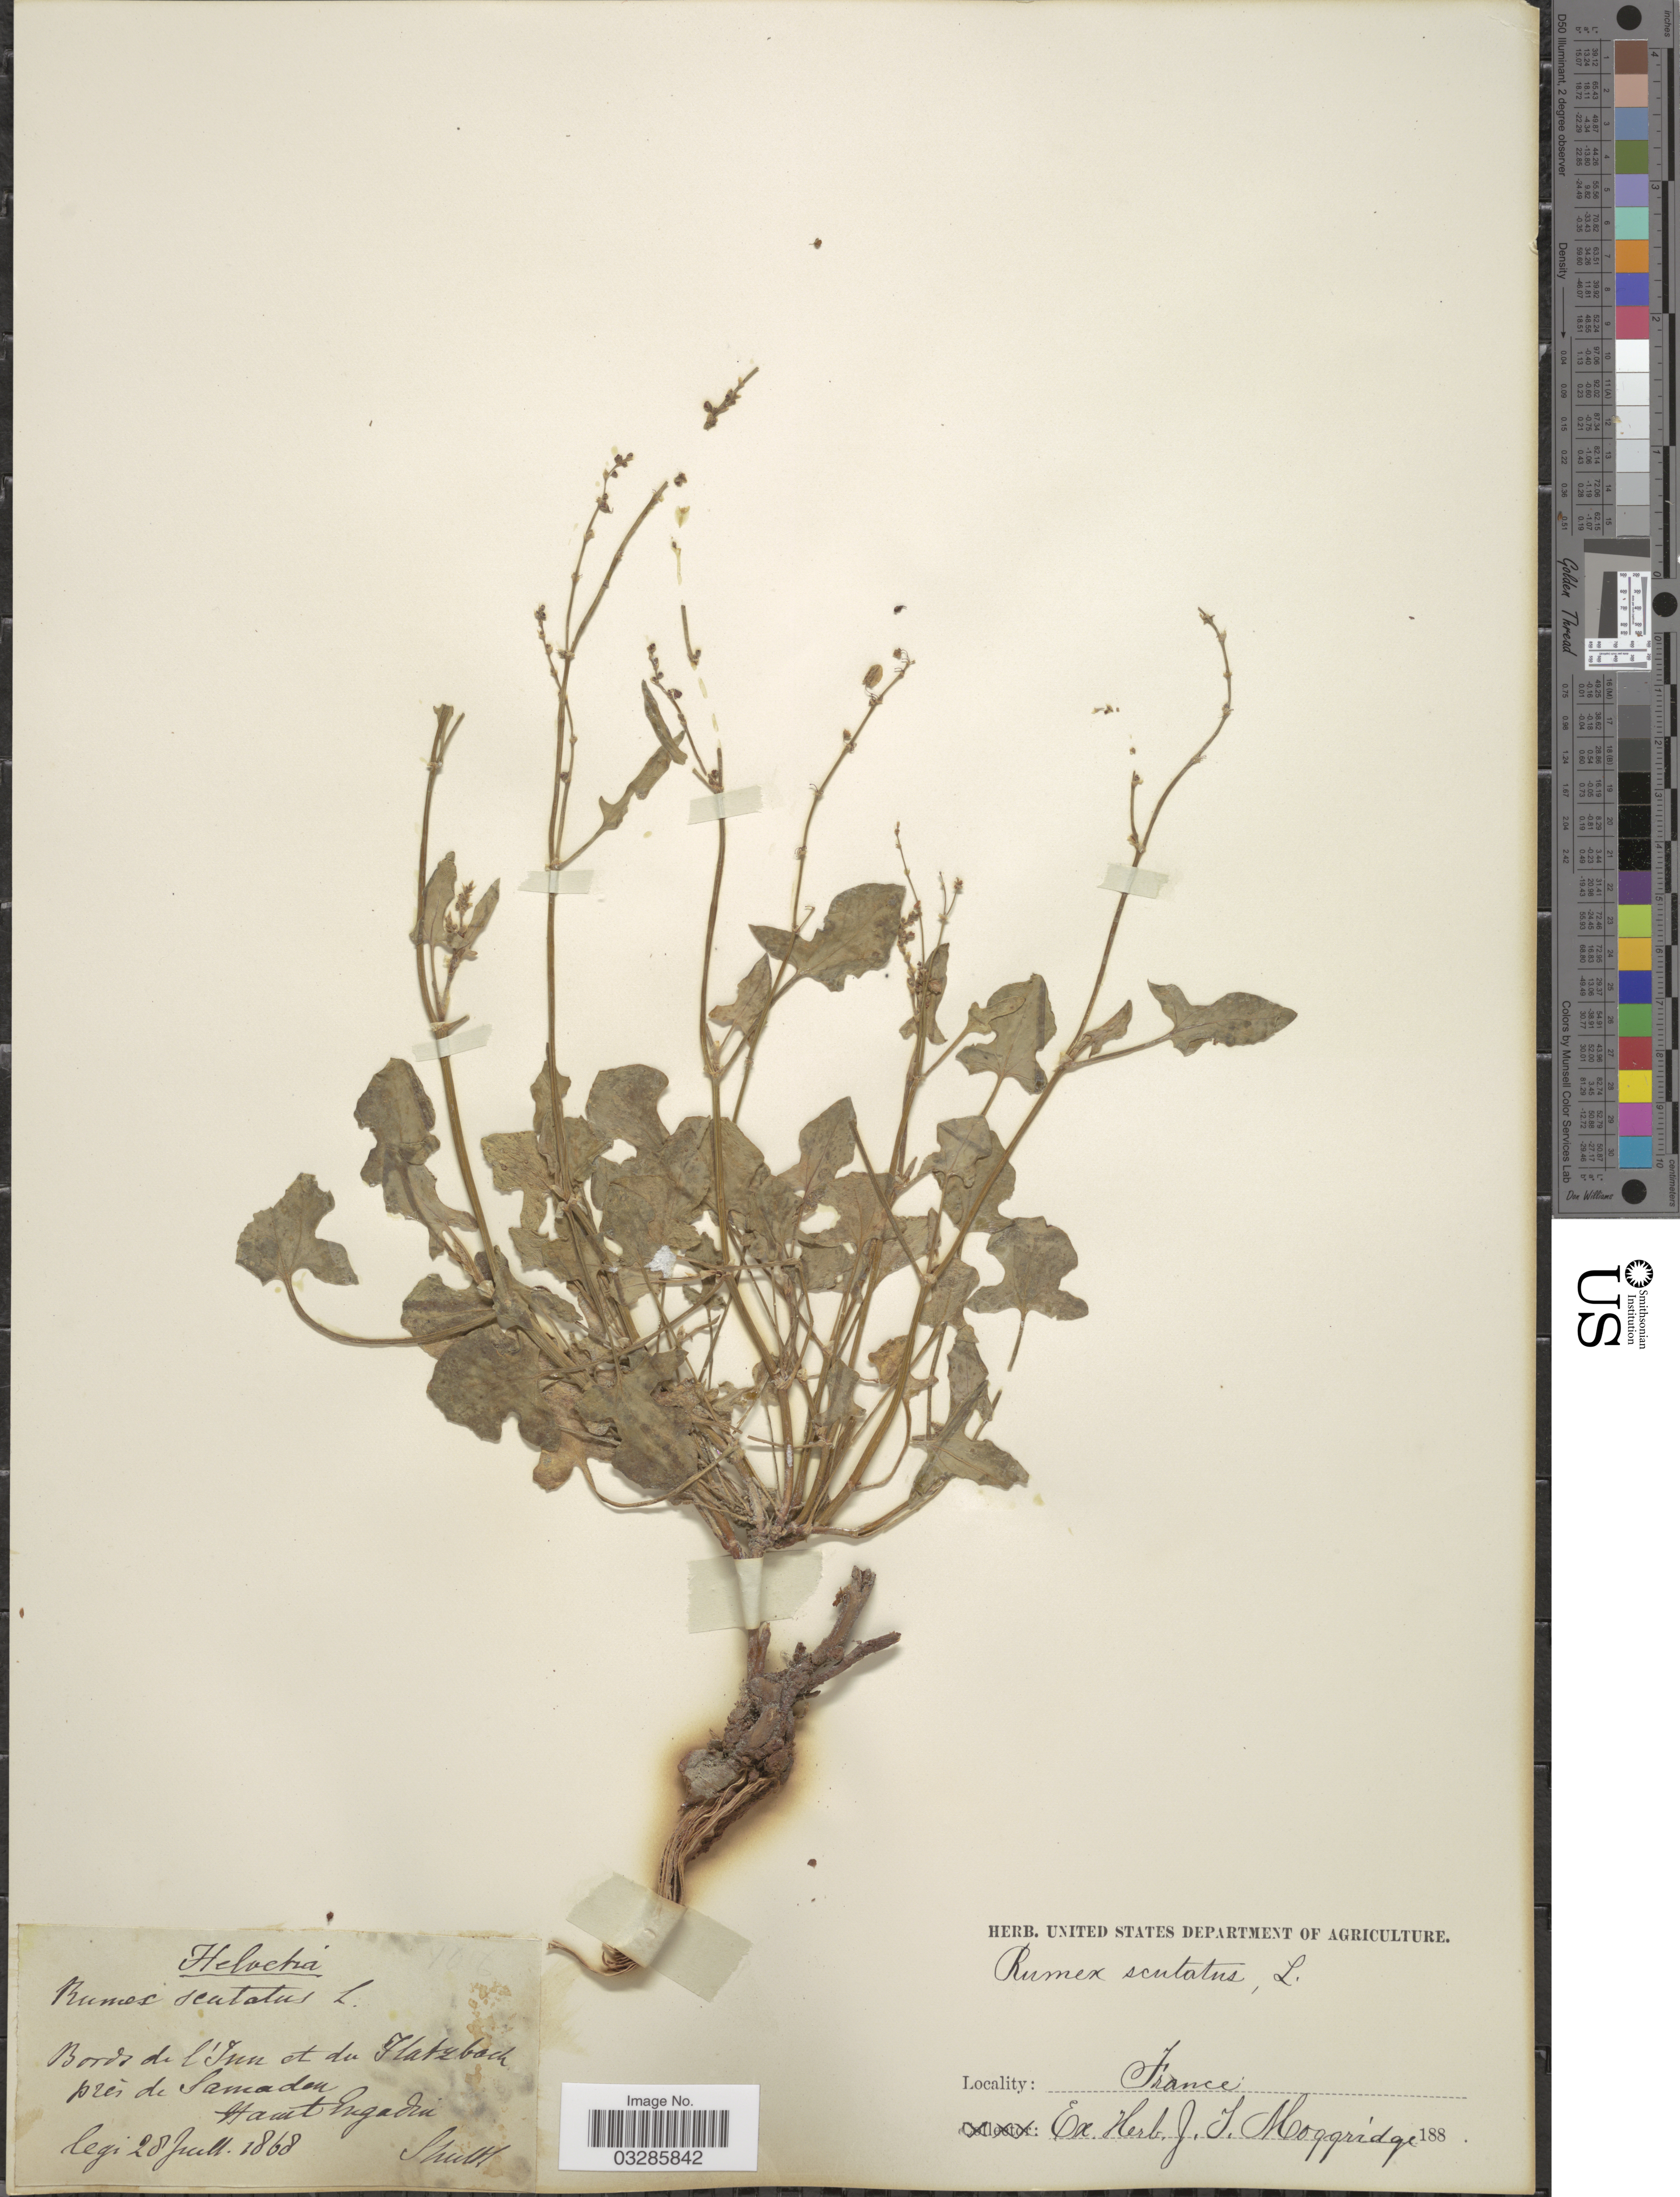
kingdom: Plantae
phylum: Tracheophyta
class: Magnoliopsida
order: Caryophyllales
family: Polygonaceae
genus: Rumex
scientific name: Rumex scutatus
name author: L.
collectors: -. Schulte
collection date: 1868-07-28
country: Switzerland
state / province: Graubunden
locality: Helvetia, Bords de l'Jun et du Flatzbach prés de Samedan, Haut Engadin